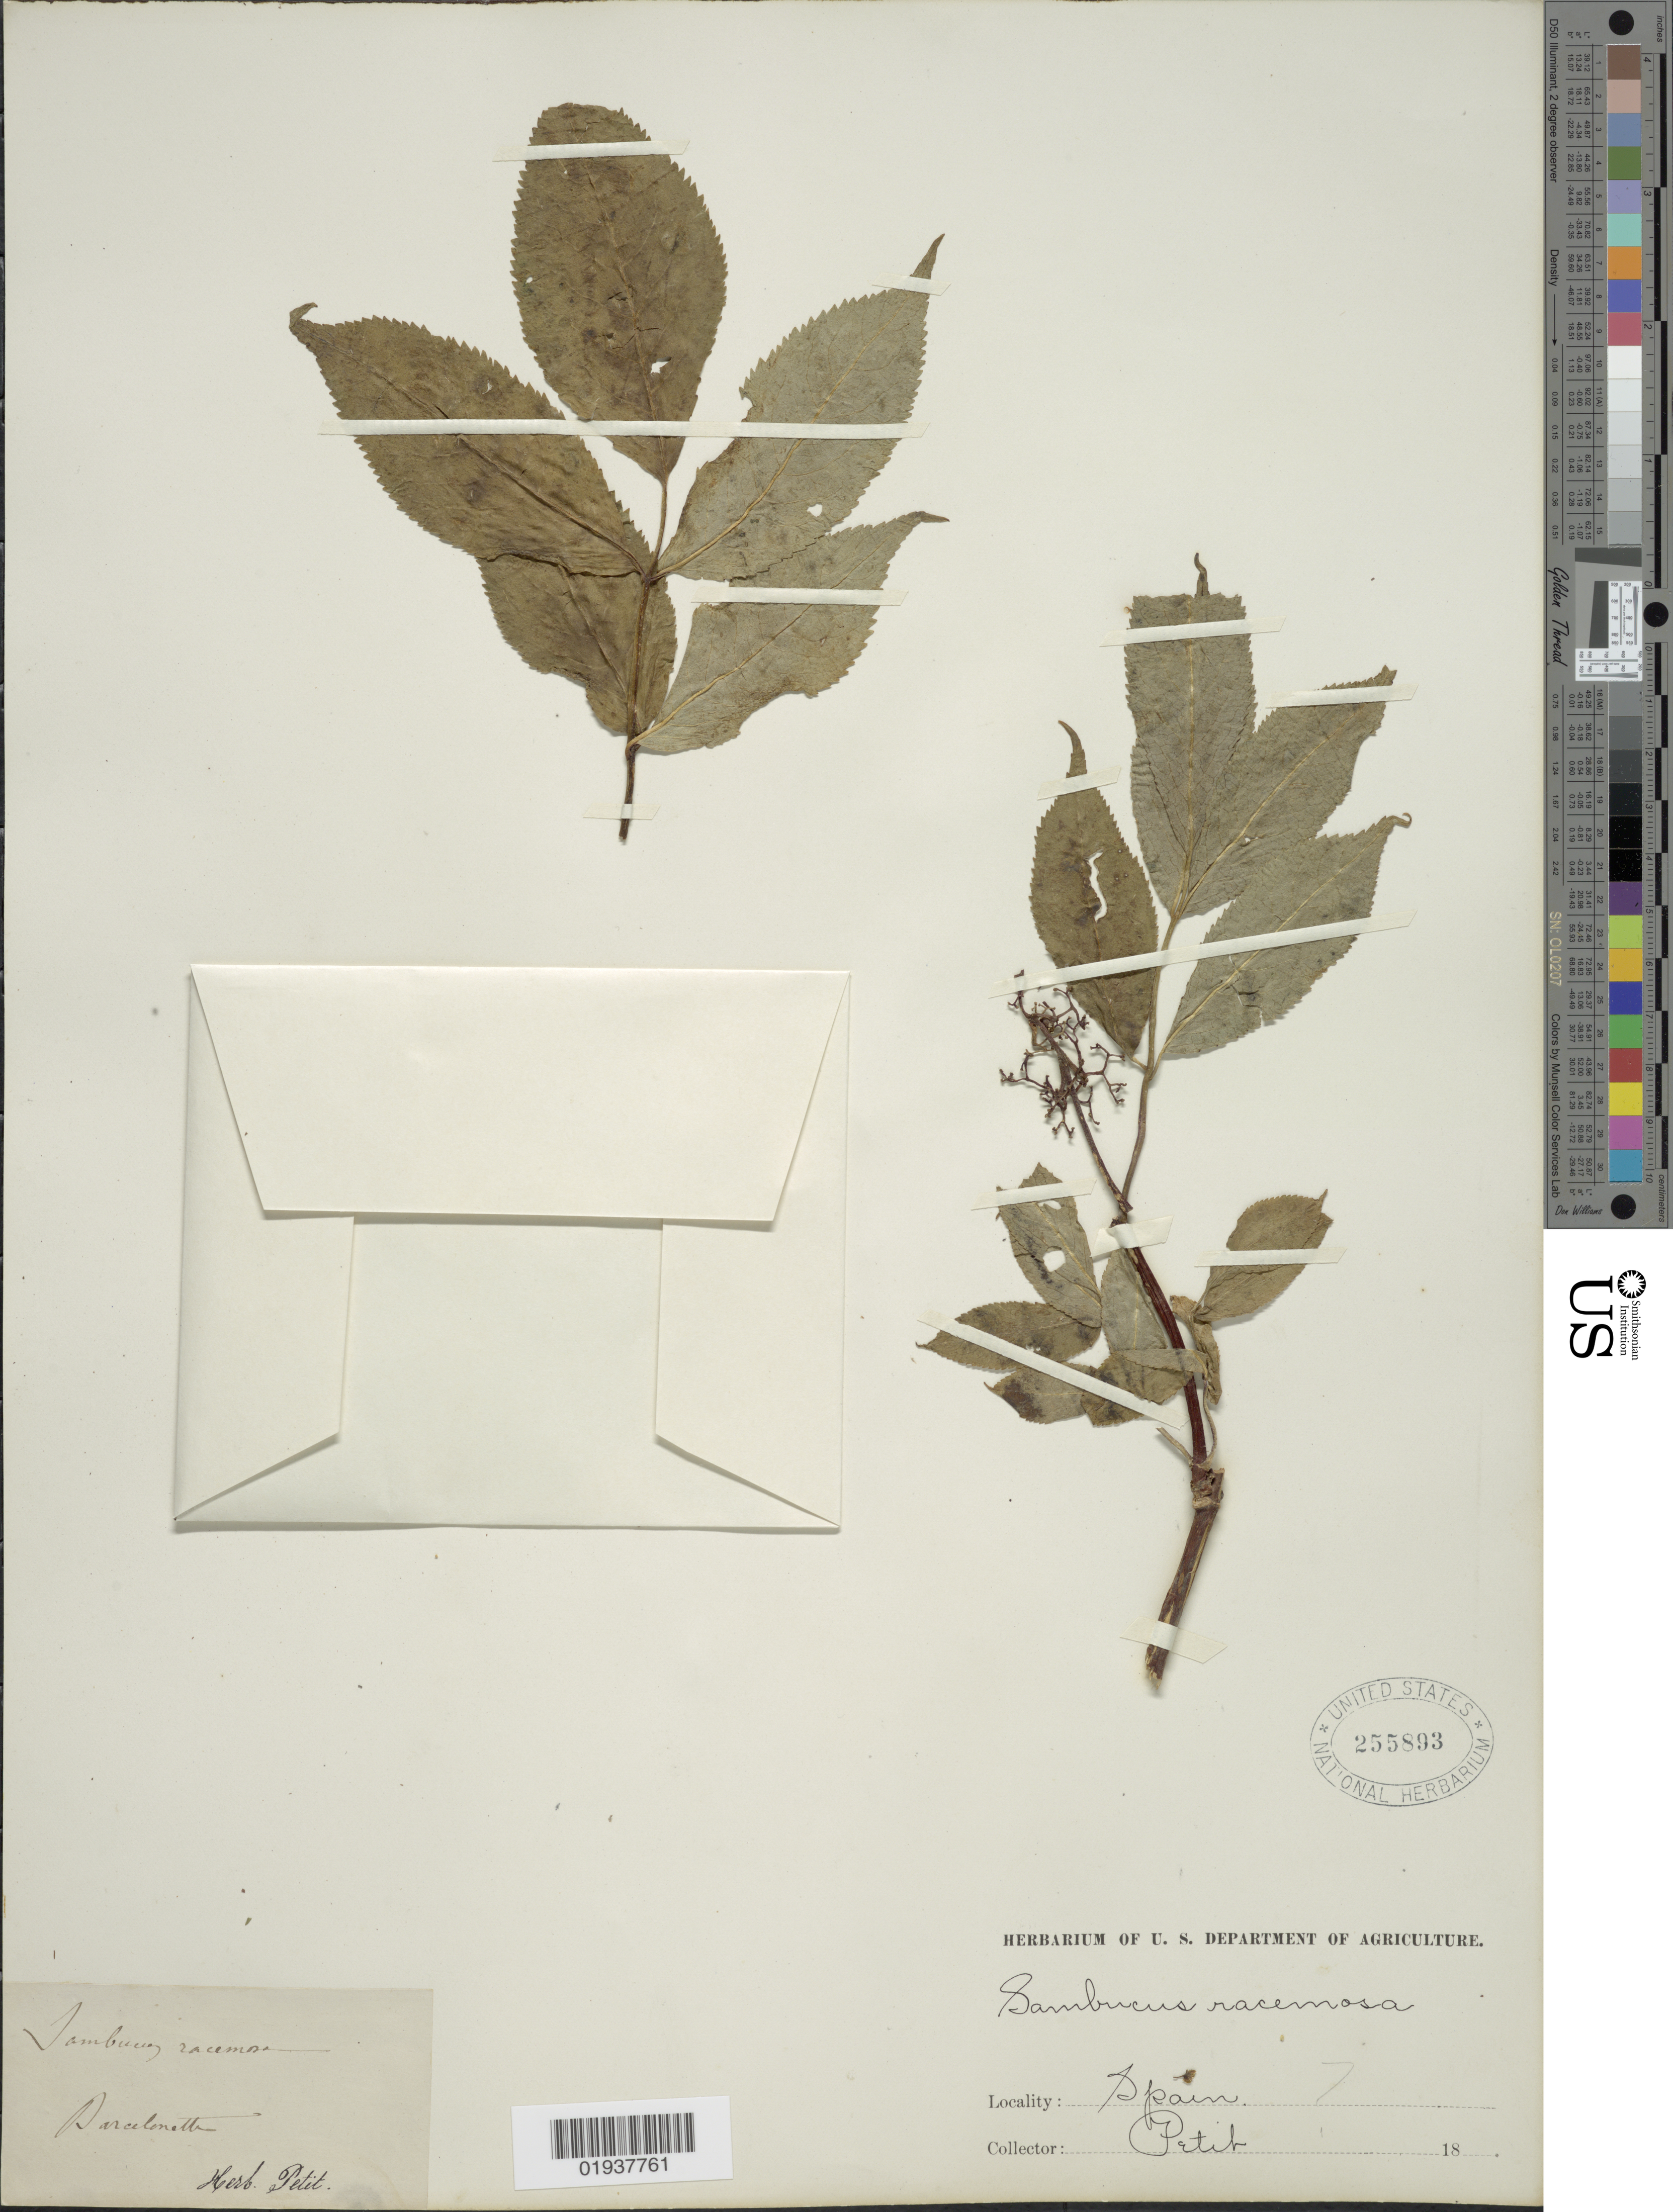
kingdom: Plantae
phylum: Tracheophyta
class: Magnoliopsida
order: Dipsacales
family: Viburnaceae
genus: Sambucus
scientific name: Sambucus racemosa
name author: L.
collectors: Petit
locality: Barcelonette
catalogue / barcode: US 255893